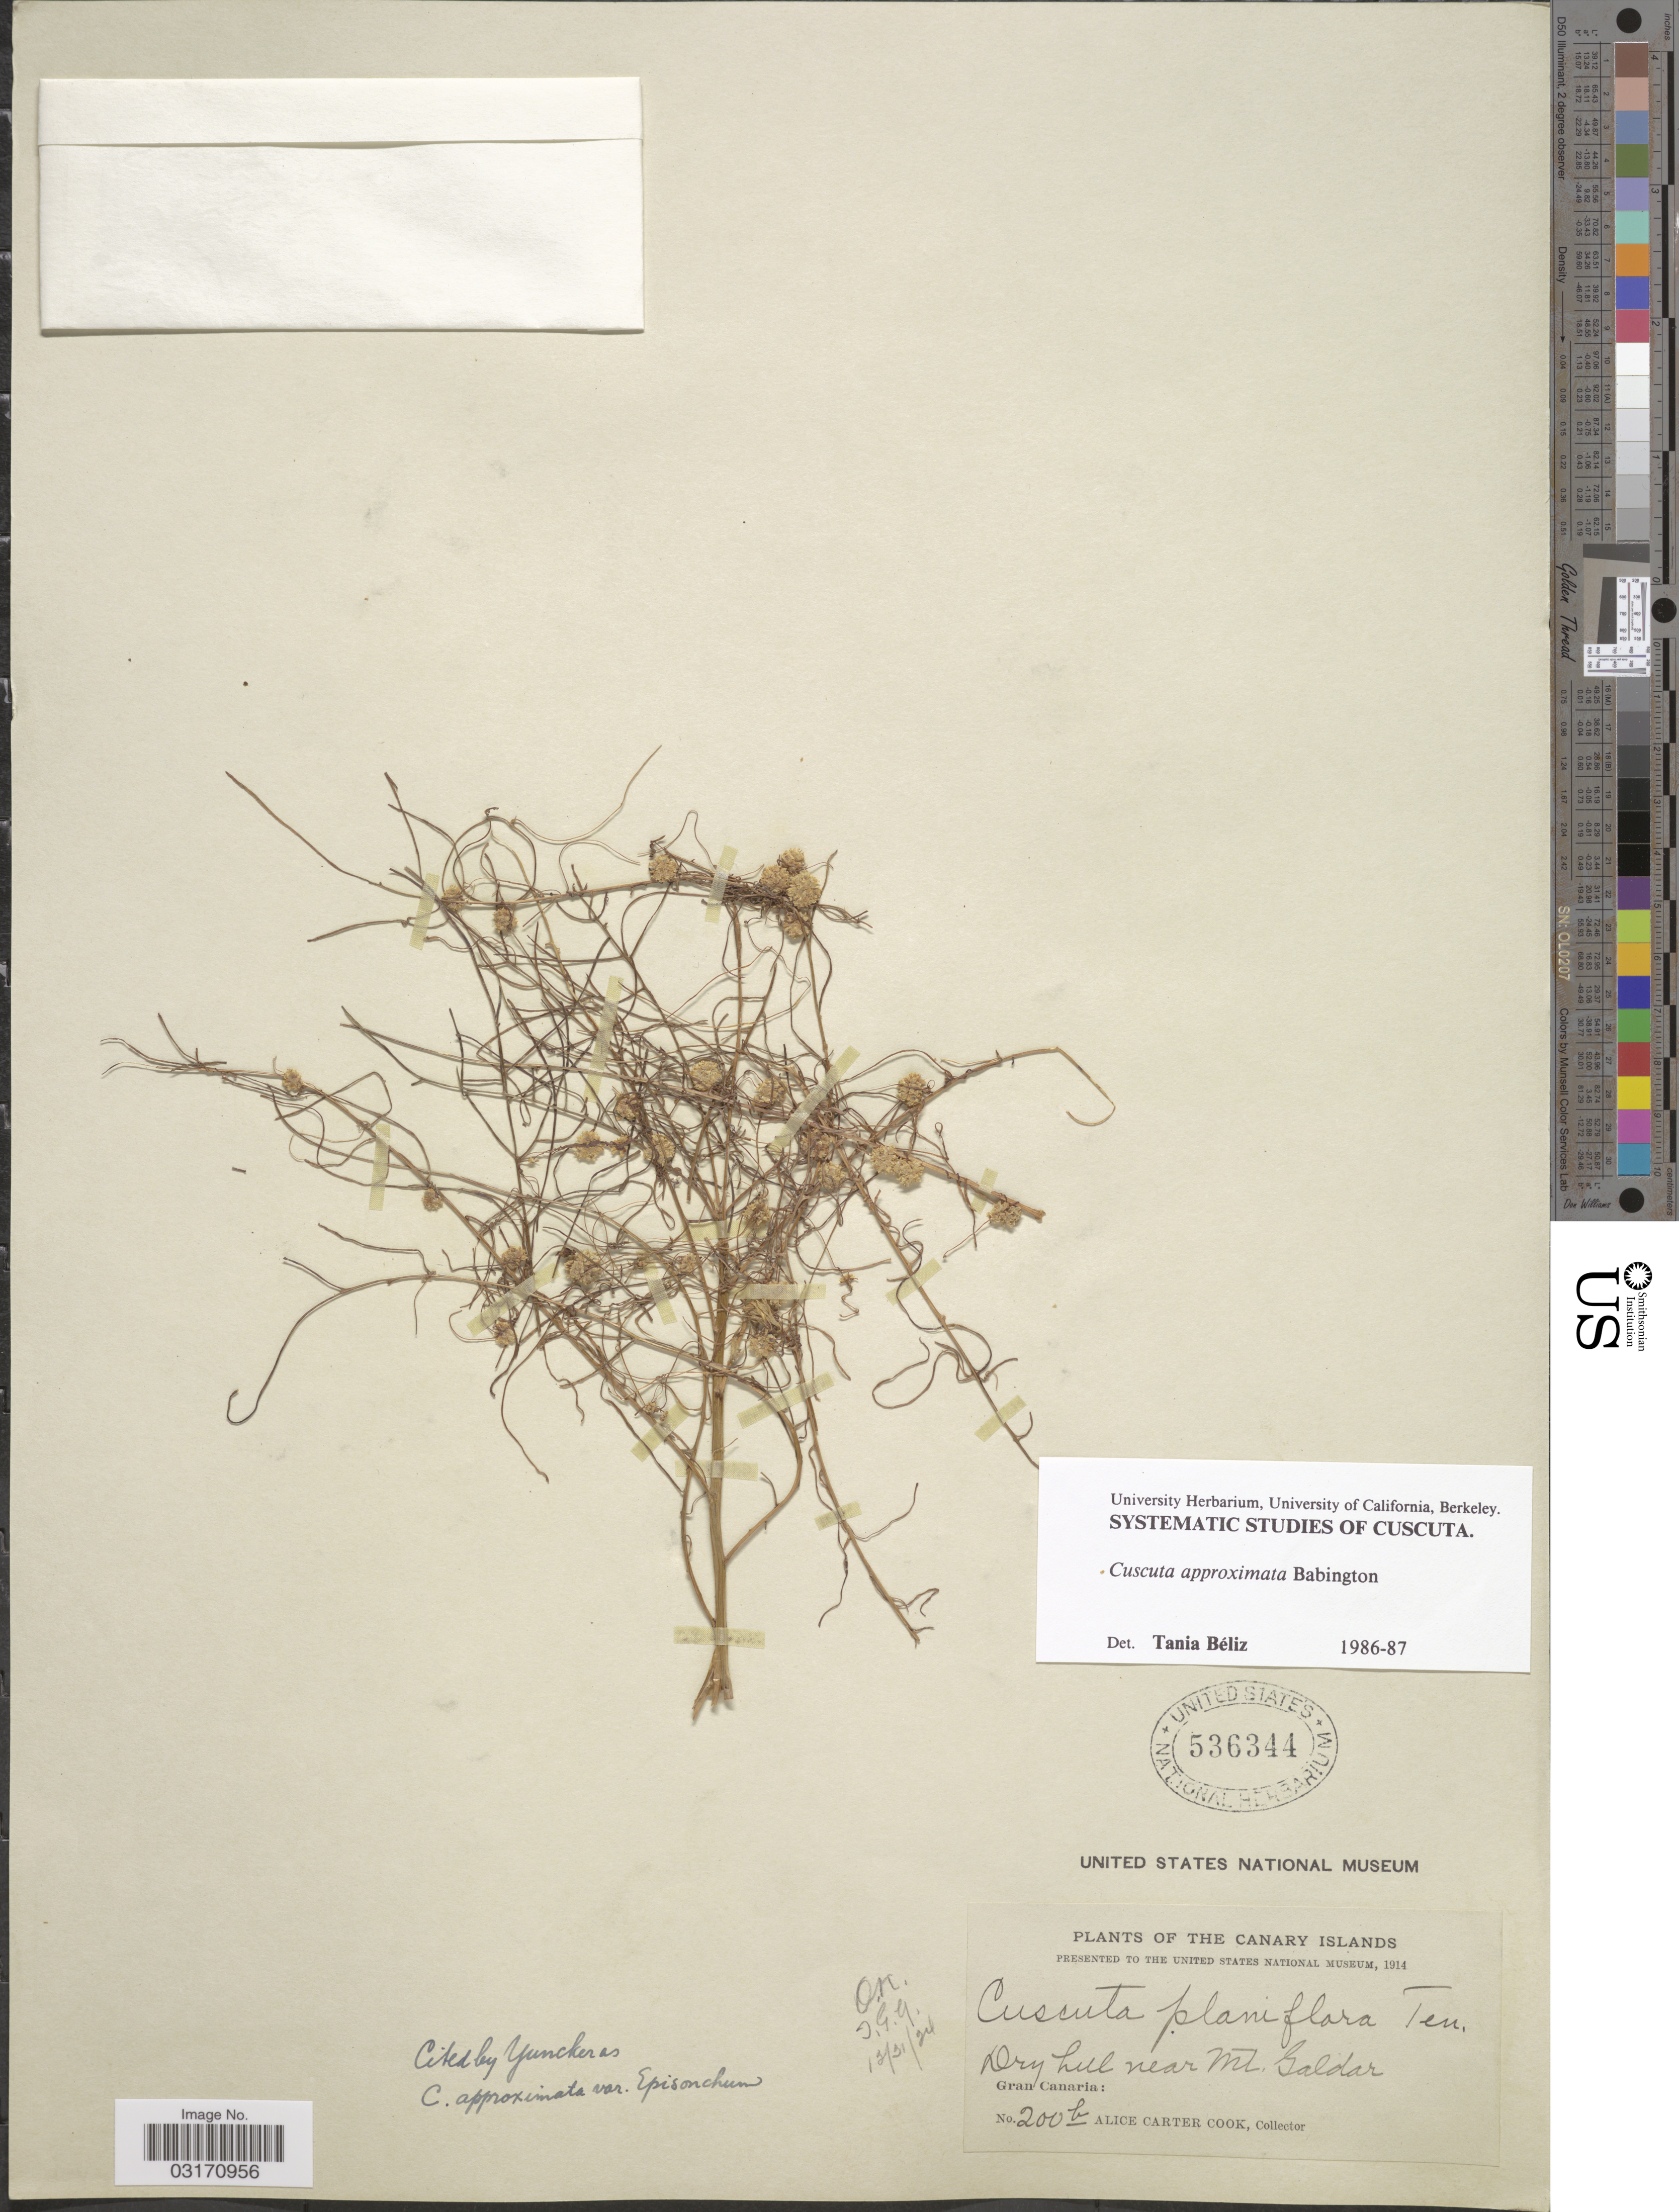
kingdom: Plantae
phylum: Tracheophyta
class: Magnoliopsida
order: Solanales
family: Convolvulaceae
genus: Cuscuta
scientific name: Cuscuta approximata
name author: Bab.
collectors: Alice C. Cook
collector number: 200 b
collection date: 1914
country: Spain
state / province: Canarias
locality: The Canary Islands. Dry hill near Mt. Galdar. Gran Canaria.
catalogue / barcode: US 536344